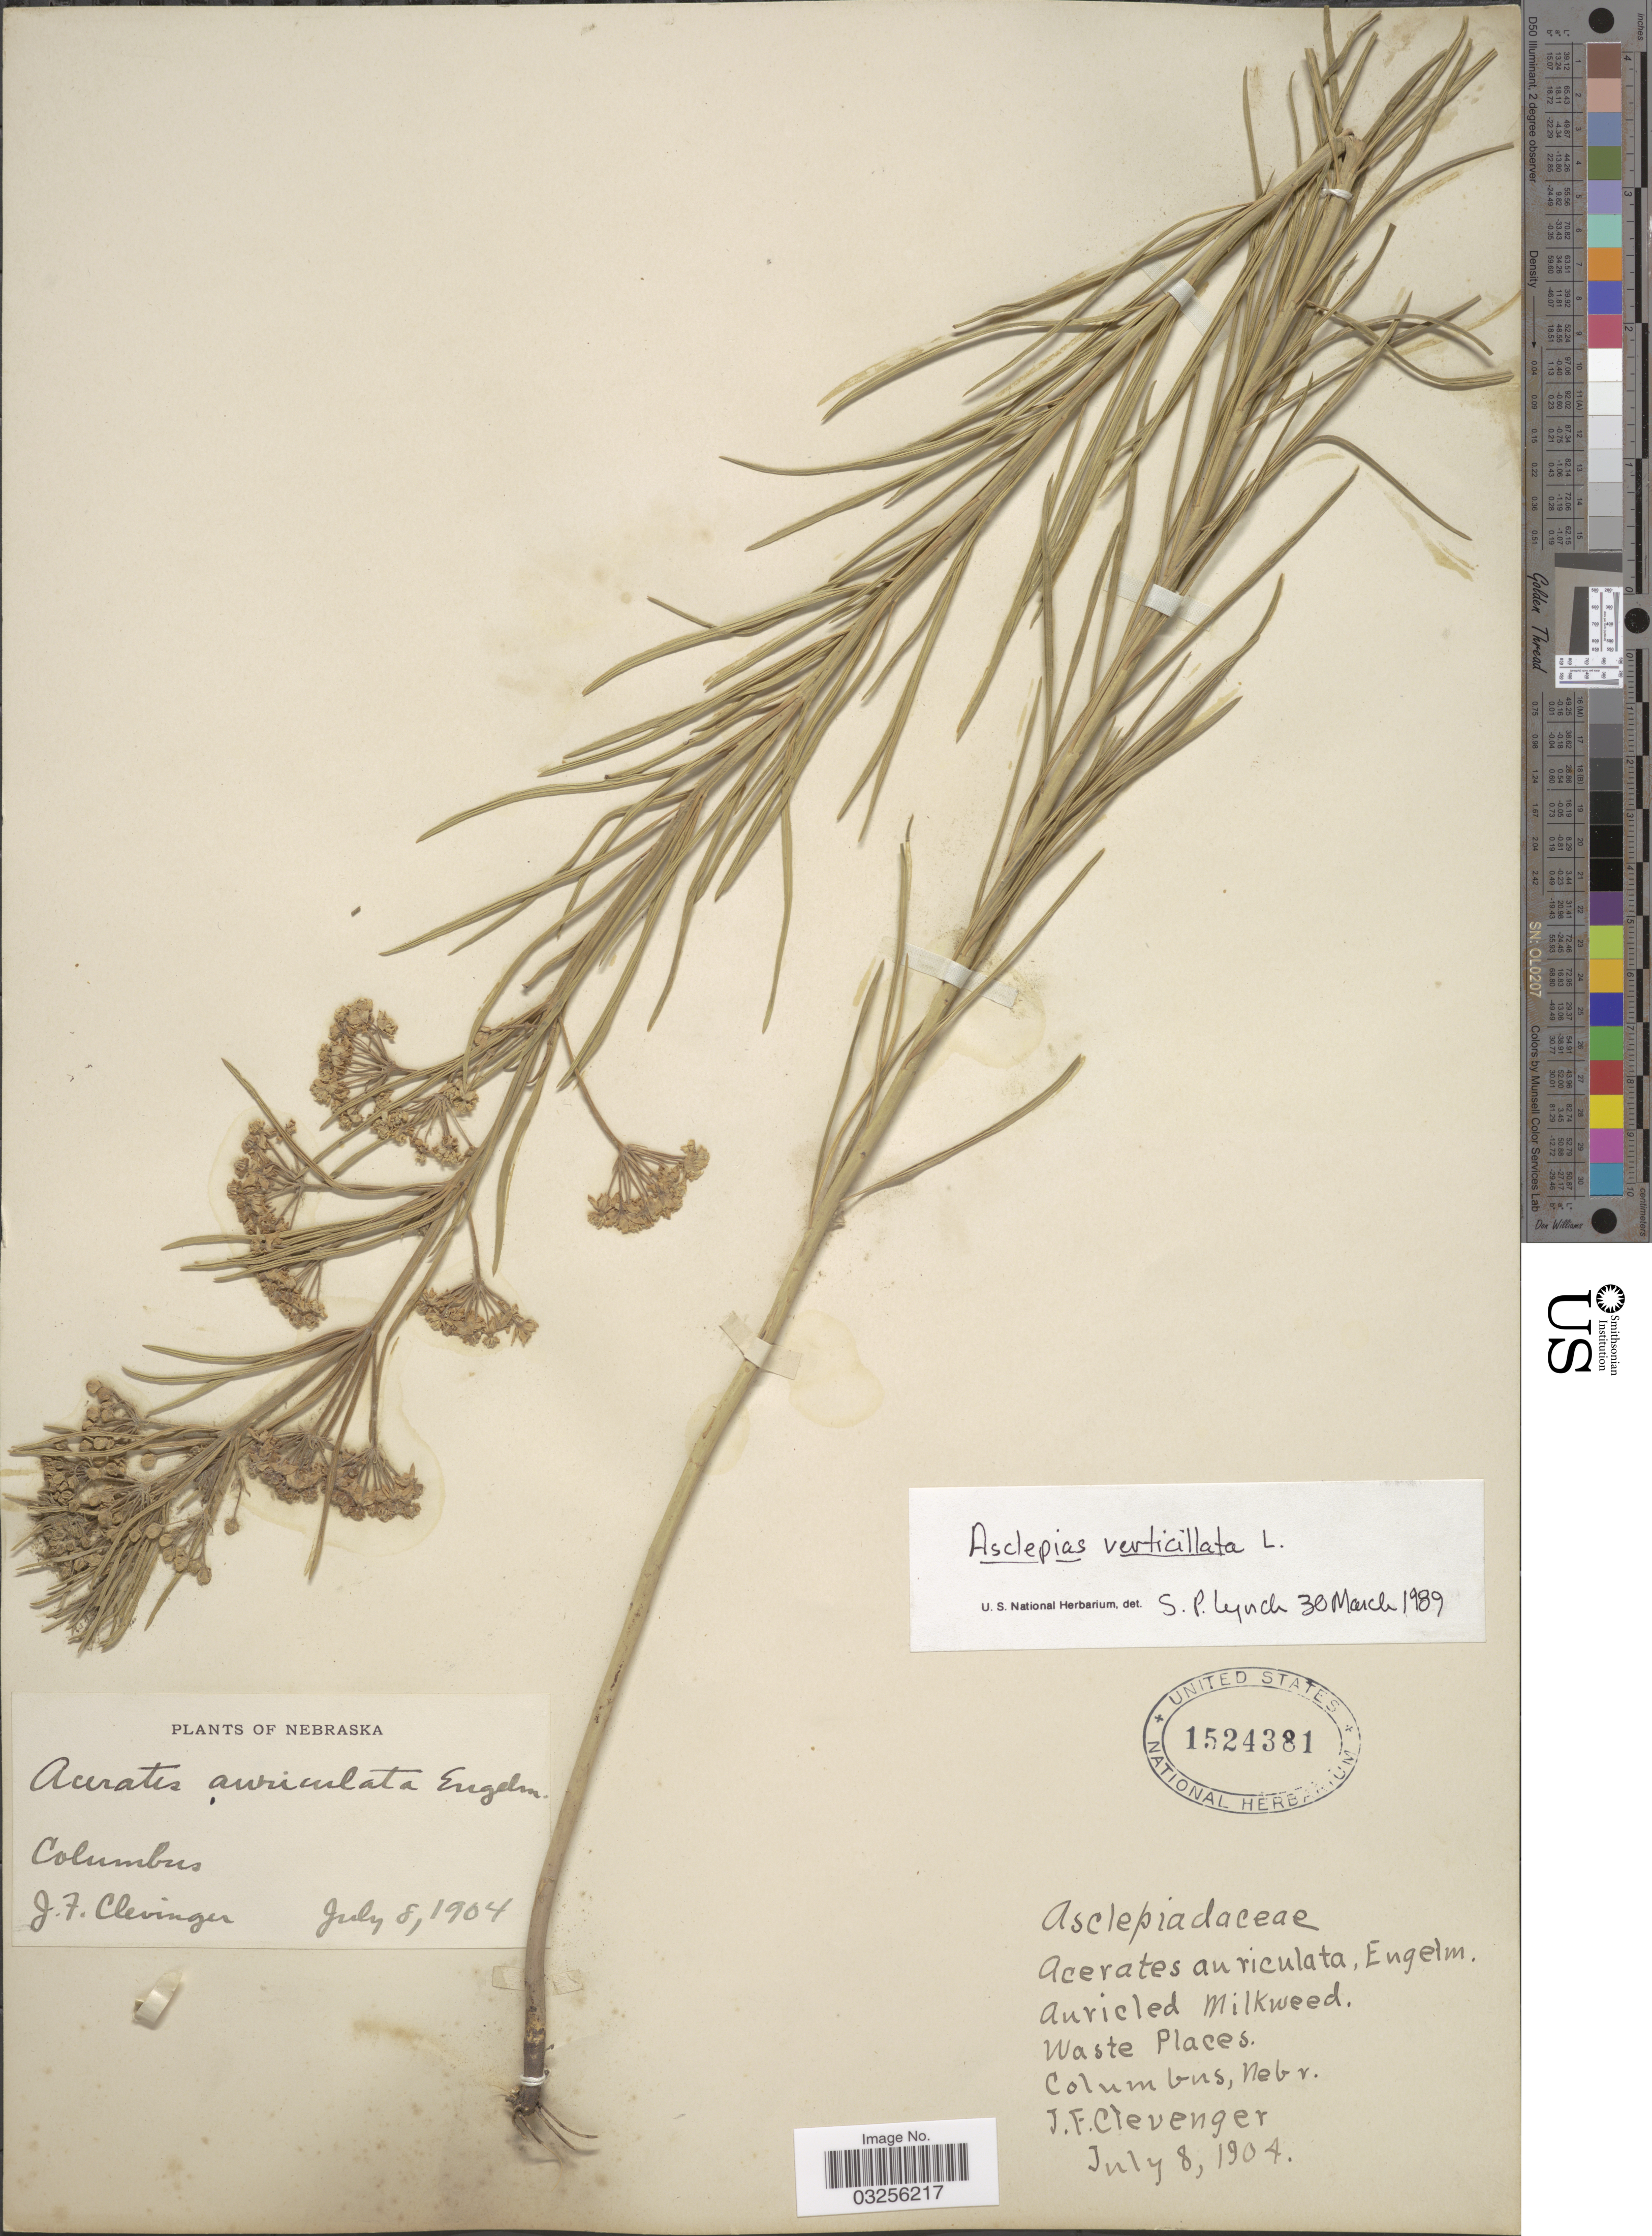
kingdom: Plantae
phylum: Tracheophyta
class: Magnoliopsida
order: Gentianales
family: Apocynaceae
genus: Asclepias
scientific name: Asclepias verticillata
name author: L.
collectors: J. F. Clevenger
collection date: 1904-07-08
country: United States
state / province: Nebraska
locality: Columbus.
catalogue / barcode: US 1524381